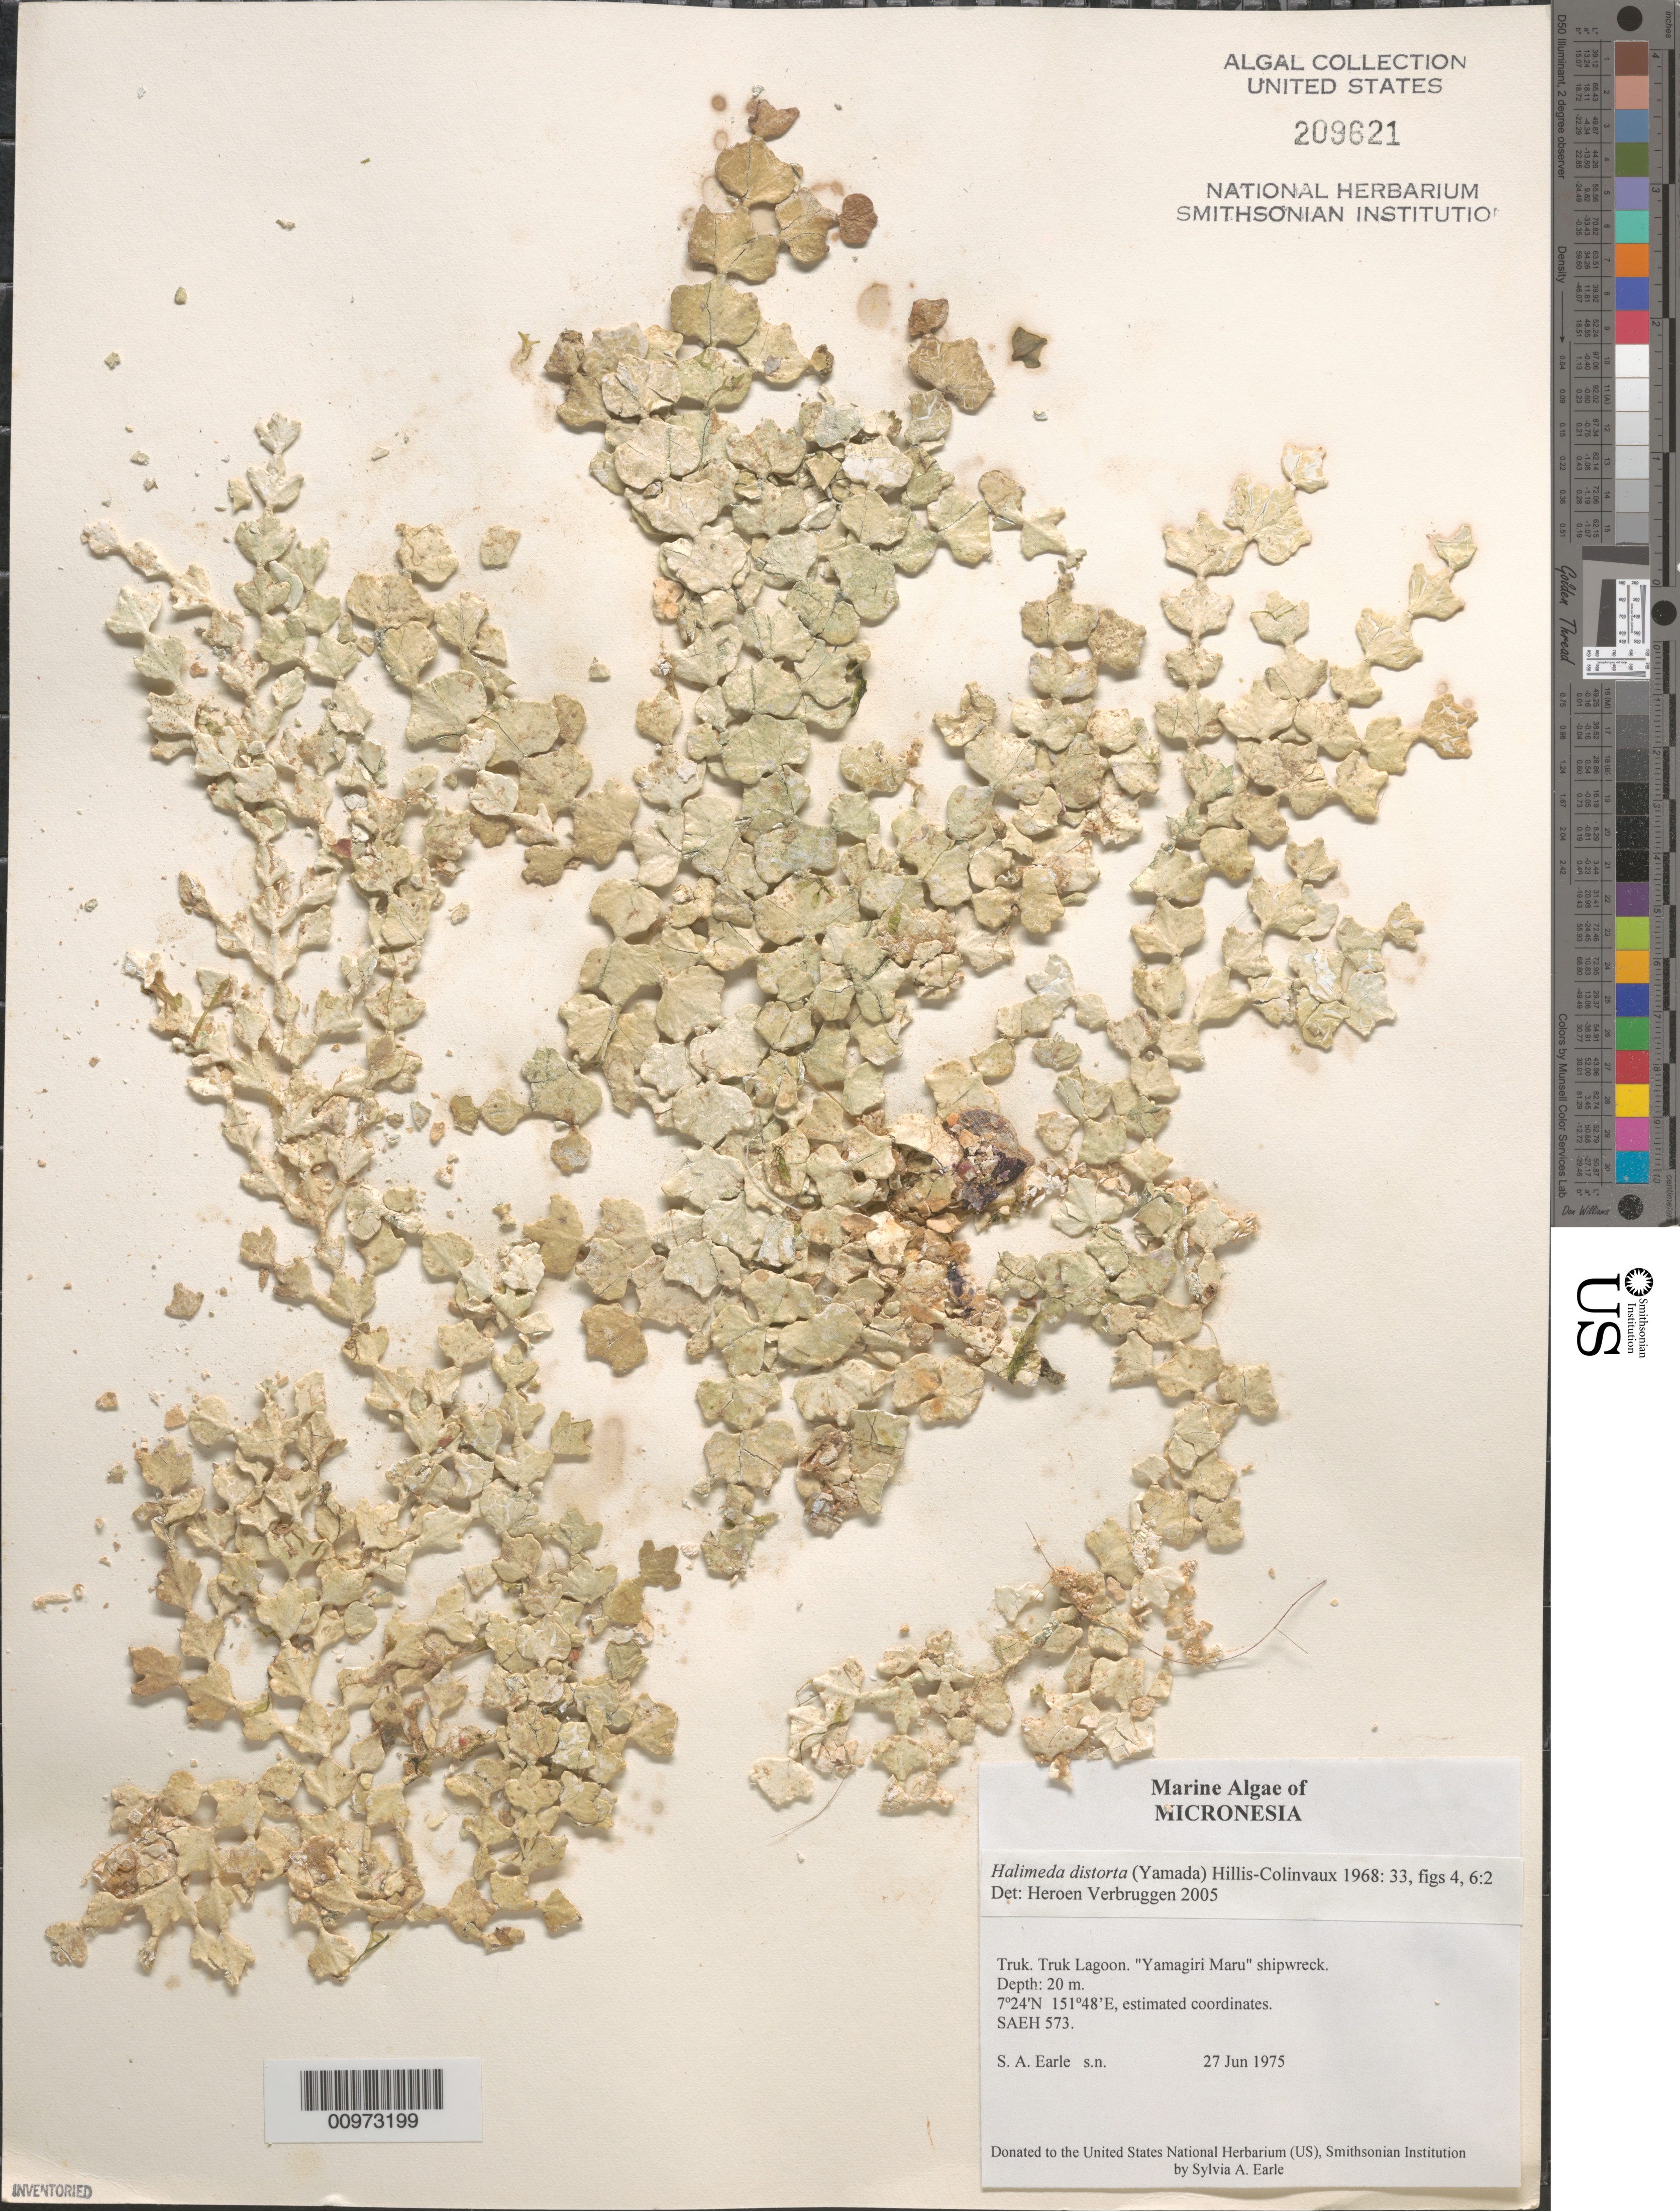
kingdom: Plantae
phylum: Chlorophyta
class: Ulvophyceae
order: Bryopsidales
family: Halimedaceae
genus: Halimeda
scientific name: Halimeda distorta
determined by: Verbruggen, H.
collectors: S. A. Earle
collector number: SAEH 573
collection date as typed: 27 Jun 1975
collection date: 1975-06-27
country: Micronesia, Federated States of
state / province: Truk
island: Truk (Chuuk) Is.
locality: Chuuk Lagoon (Truk Lagoon), Yamagiri Maru shipwreck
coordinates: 7 24'N, 151 48'E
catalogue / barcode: US 209621